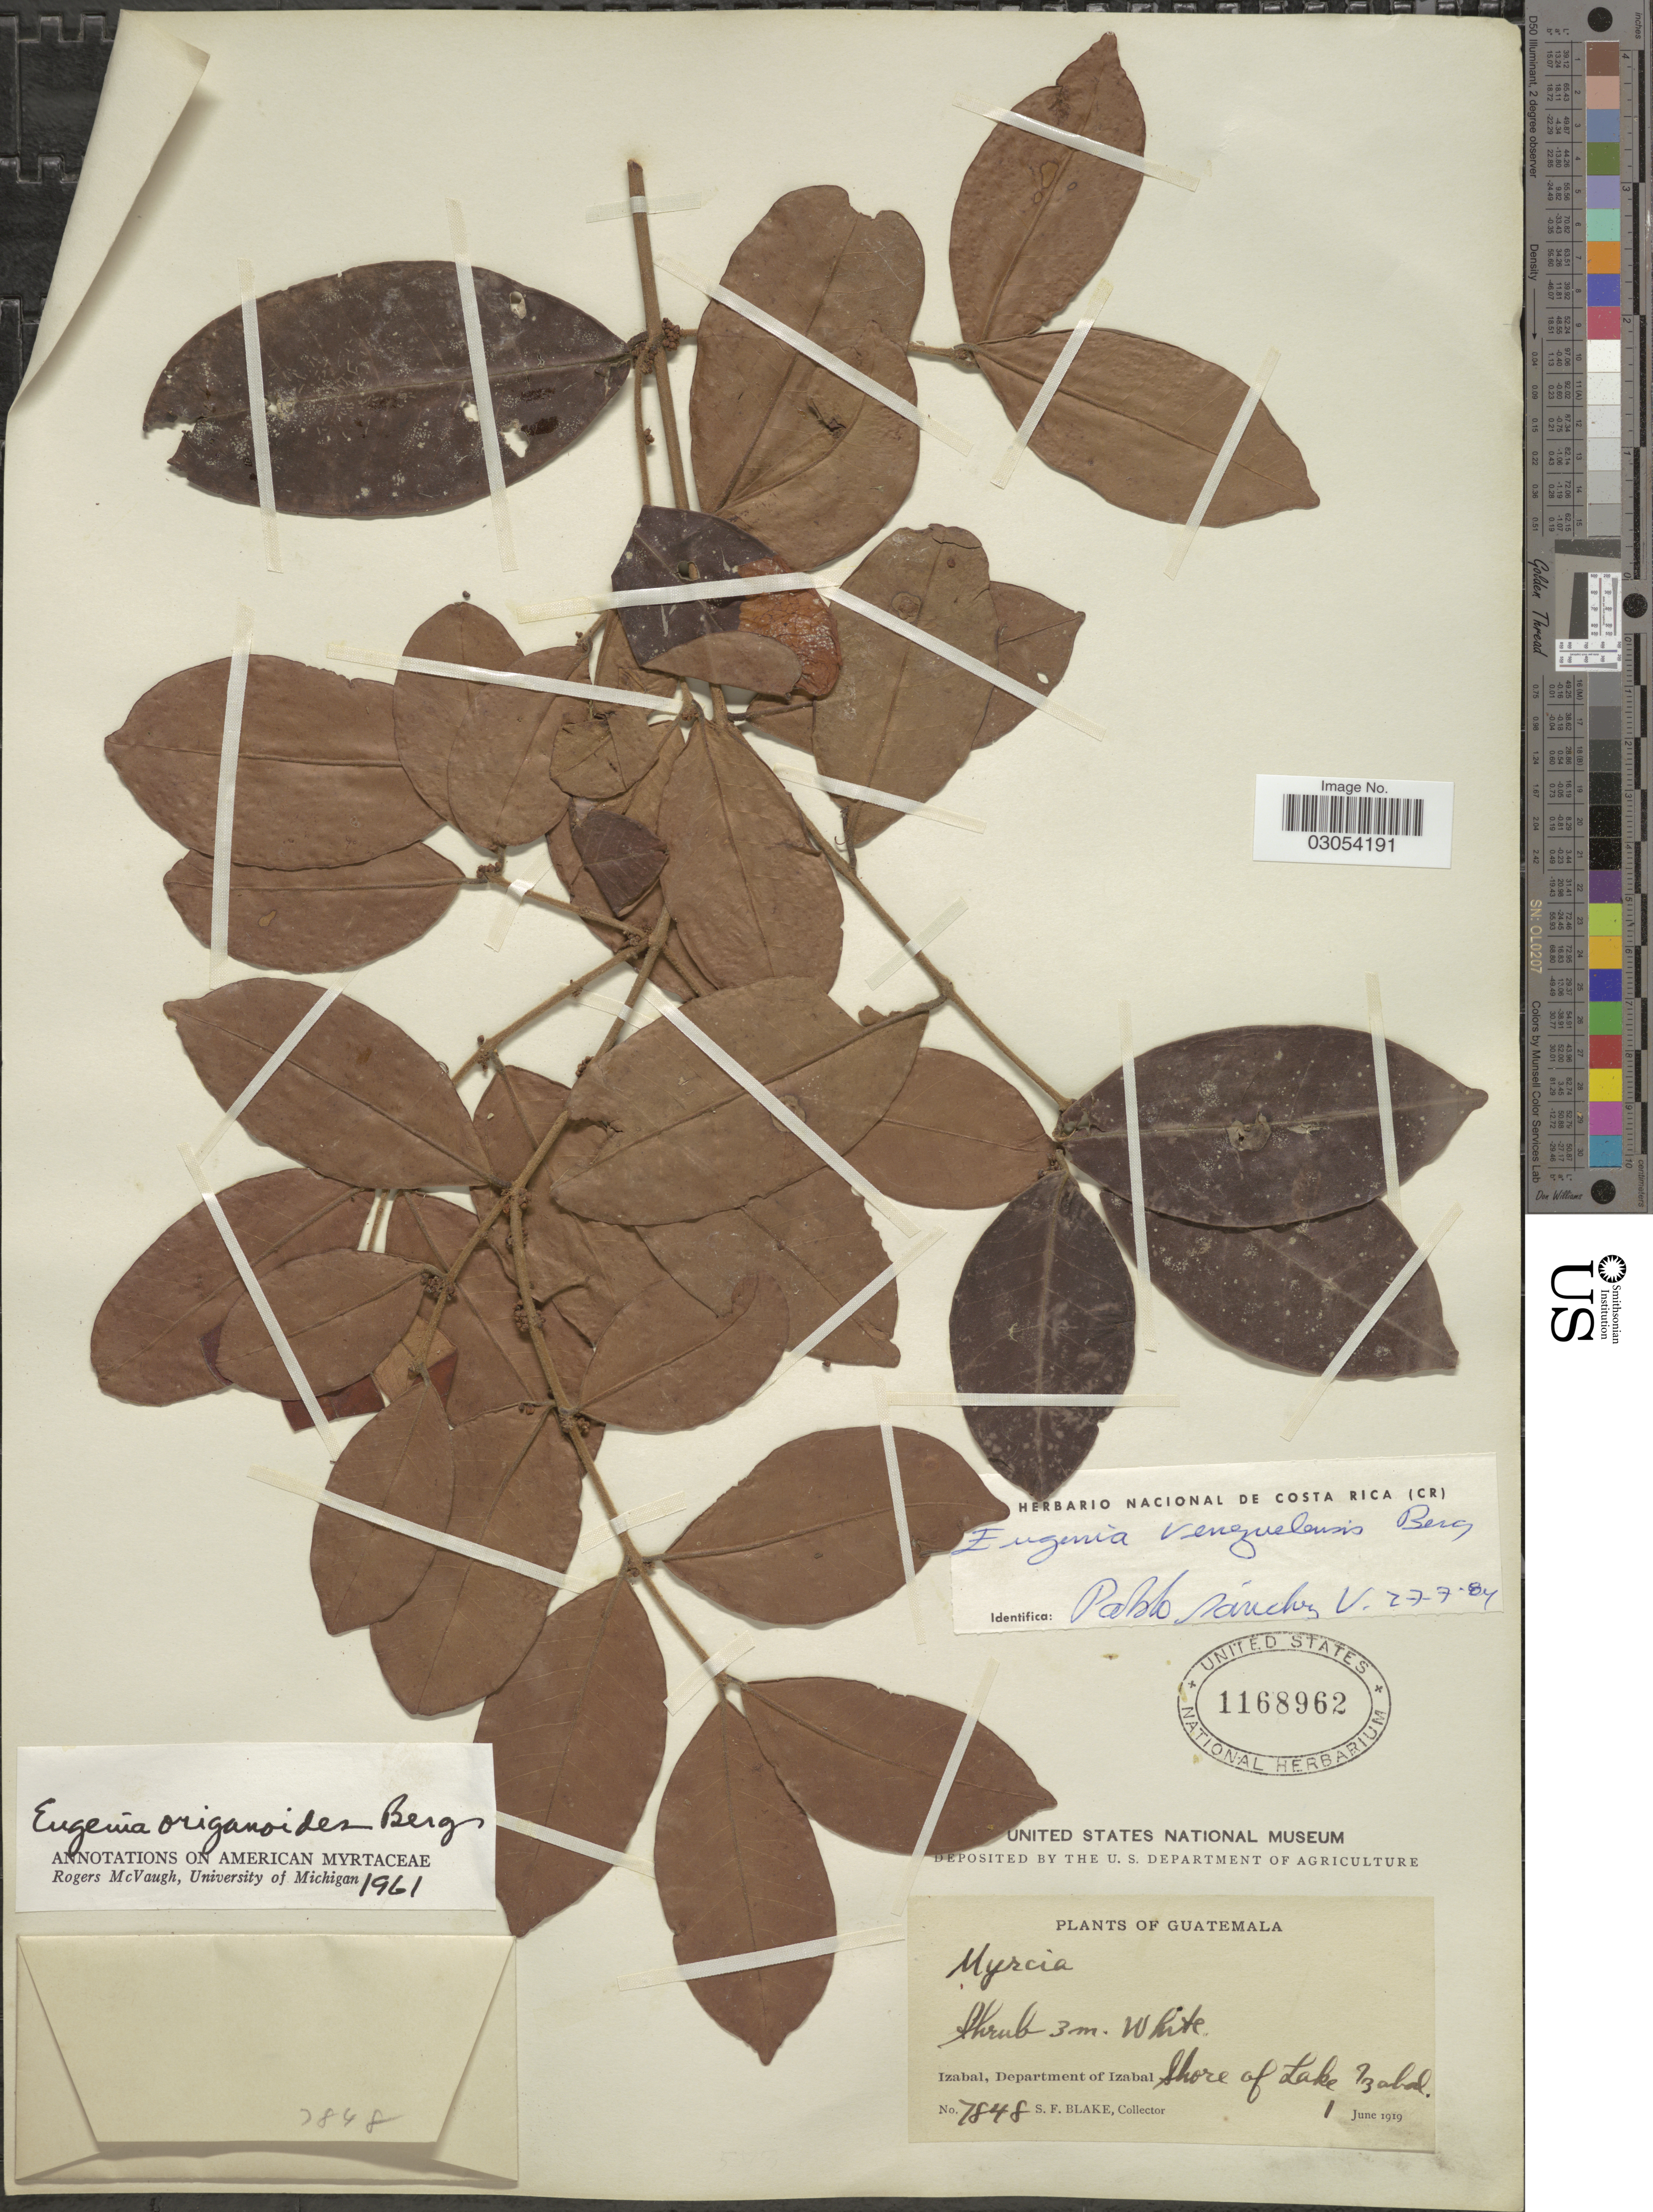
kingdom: Plantae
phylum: Tracheophyta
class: Magnoliopsida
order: Myrtales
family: Myrtaceae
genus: Eugenia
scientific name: Eugenia venezuelensis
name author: O. Berg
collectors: S. Blake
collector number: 7848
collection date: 1919-06-01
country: Guatemala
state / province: Izabal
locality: Department of Izabal. Shore of Lake Izabal.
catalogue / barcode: US 1168962